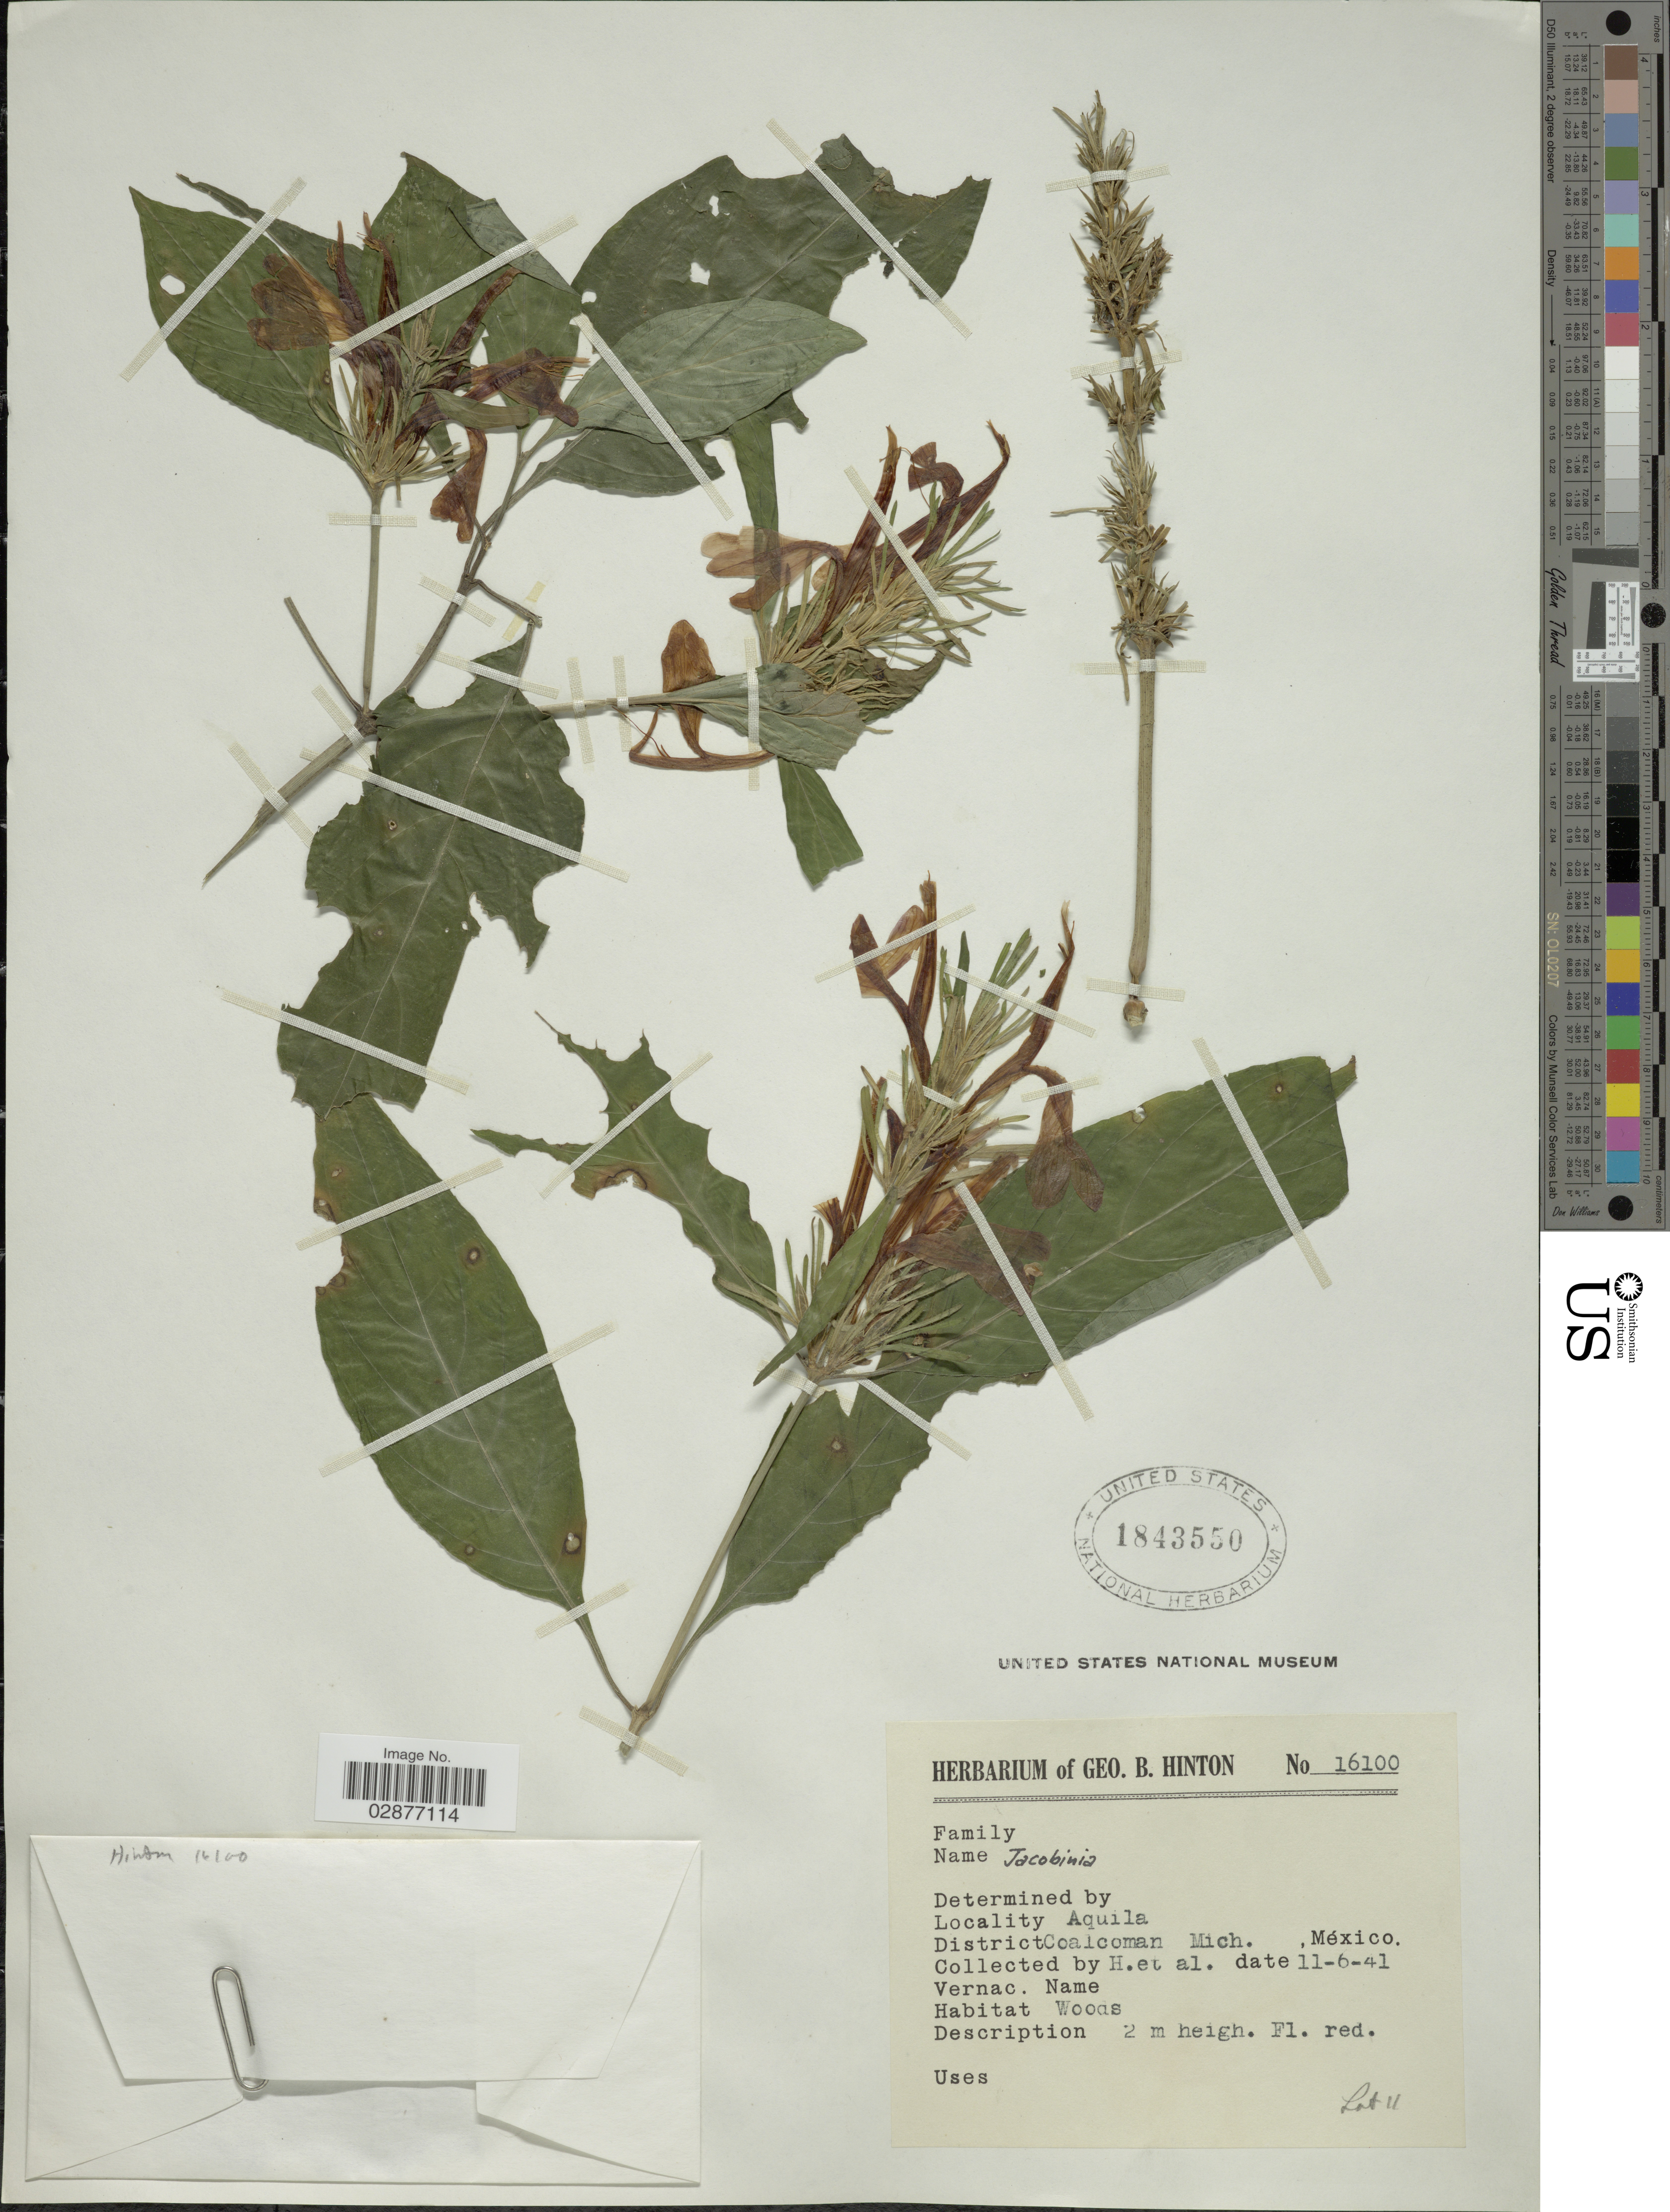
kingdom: Plantae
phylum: Tracheophyta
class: Magnoliopsida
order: Lamiales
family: Acanthaceae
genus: Justicia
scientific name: Justicia sp.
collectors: G. B. Hinton & et al.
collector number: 16100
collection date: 1941-06-11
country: Mexico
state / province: Michoacán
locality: Aquila. District Coalcoman.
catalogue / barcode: US 1843550